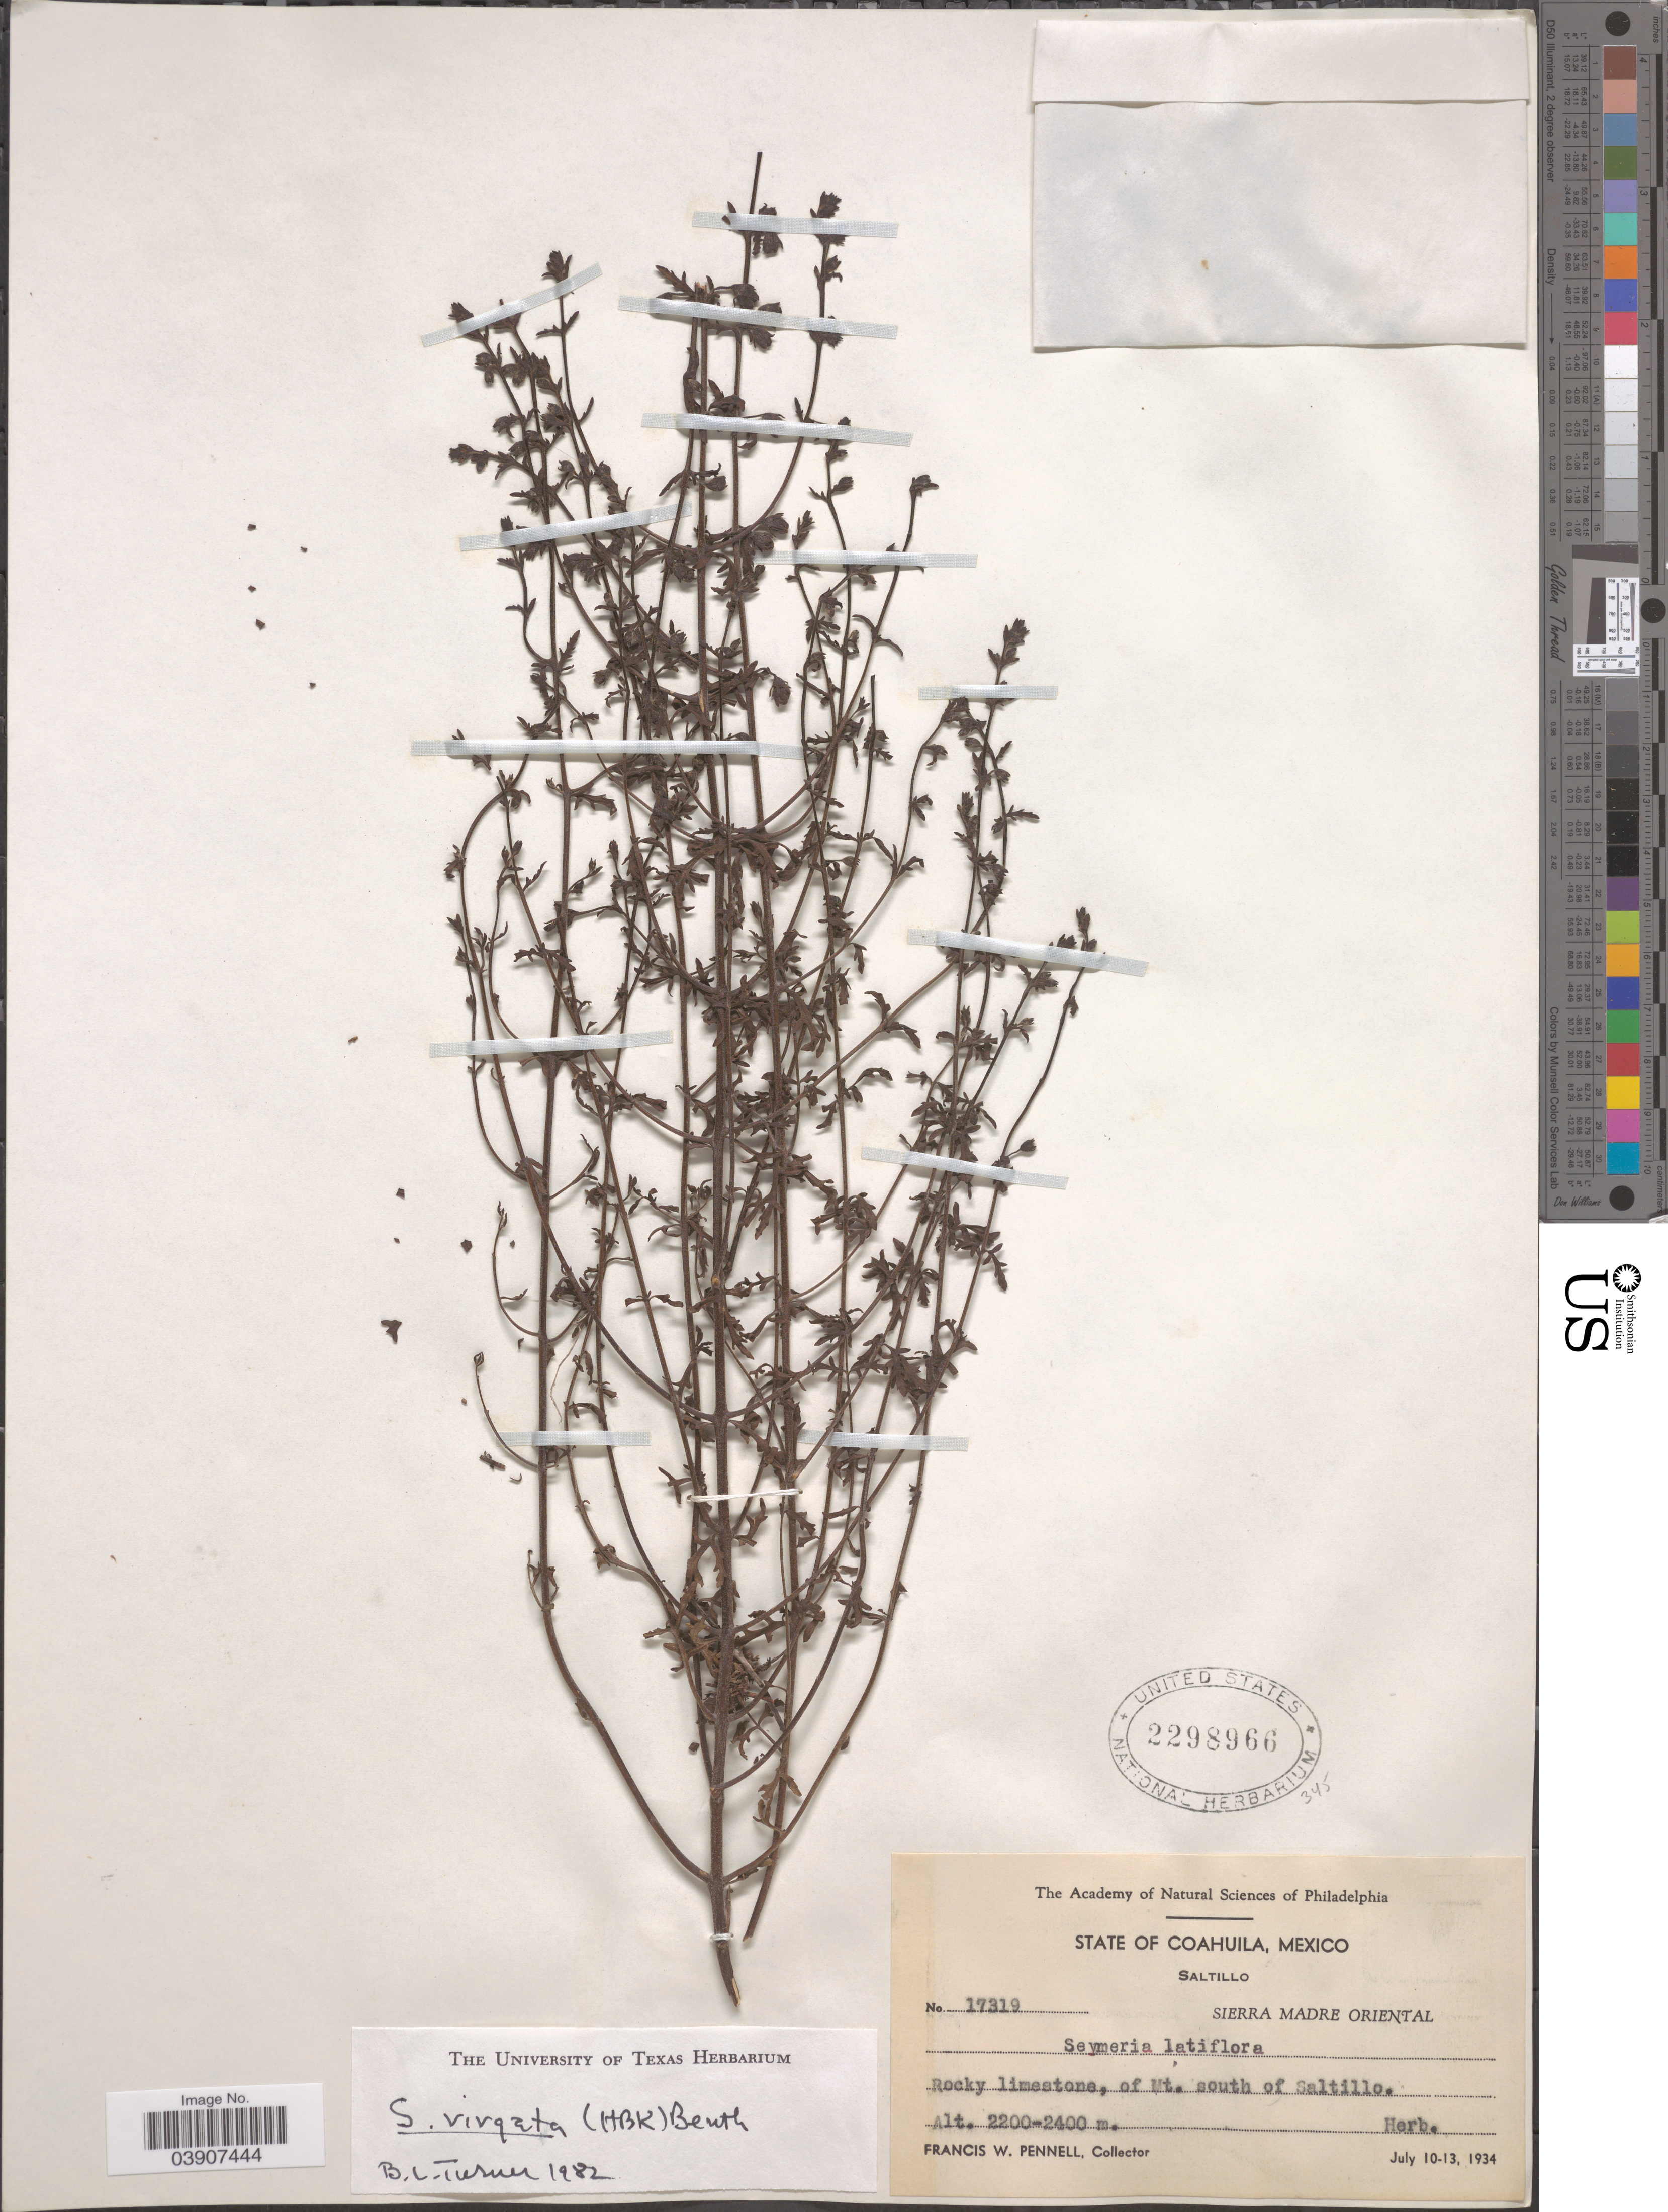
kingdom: Plantae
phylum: Tracheophyta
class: Magnoliopsida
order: Lamiales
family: Orobanchaceae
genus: Seymeria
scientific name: Seymeria virgata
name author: (Kunth) Benth.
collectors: F. W. Pennell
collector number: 17319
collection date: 1934-07-10/1934-07-13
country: Mexico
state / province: Coahuila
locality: Saltillo. Sierra Madre Oriental. Mt. south of Satillo.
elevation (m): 2200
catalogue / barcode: US 2298966